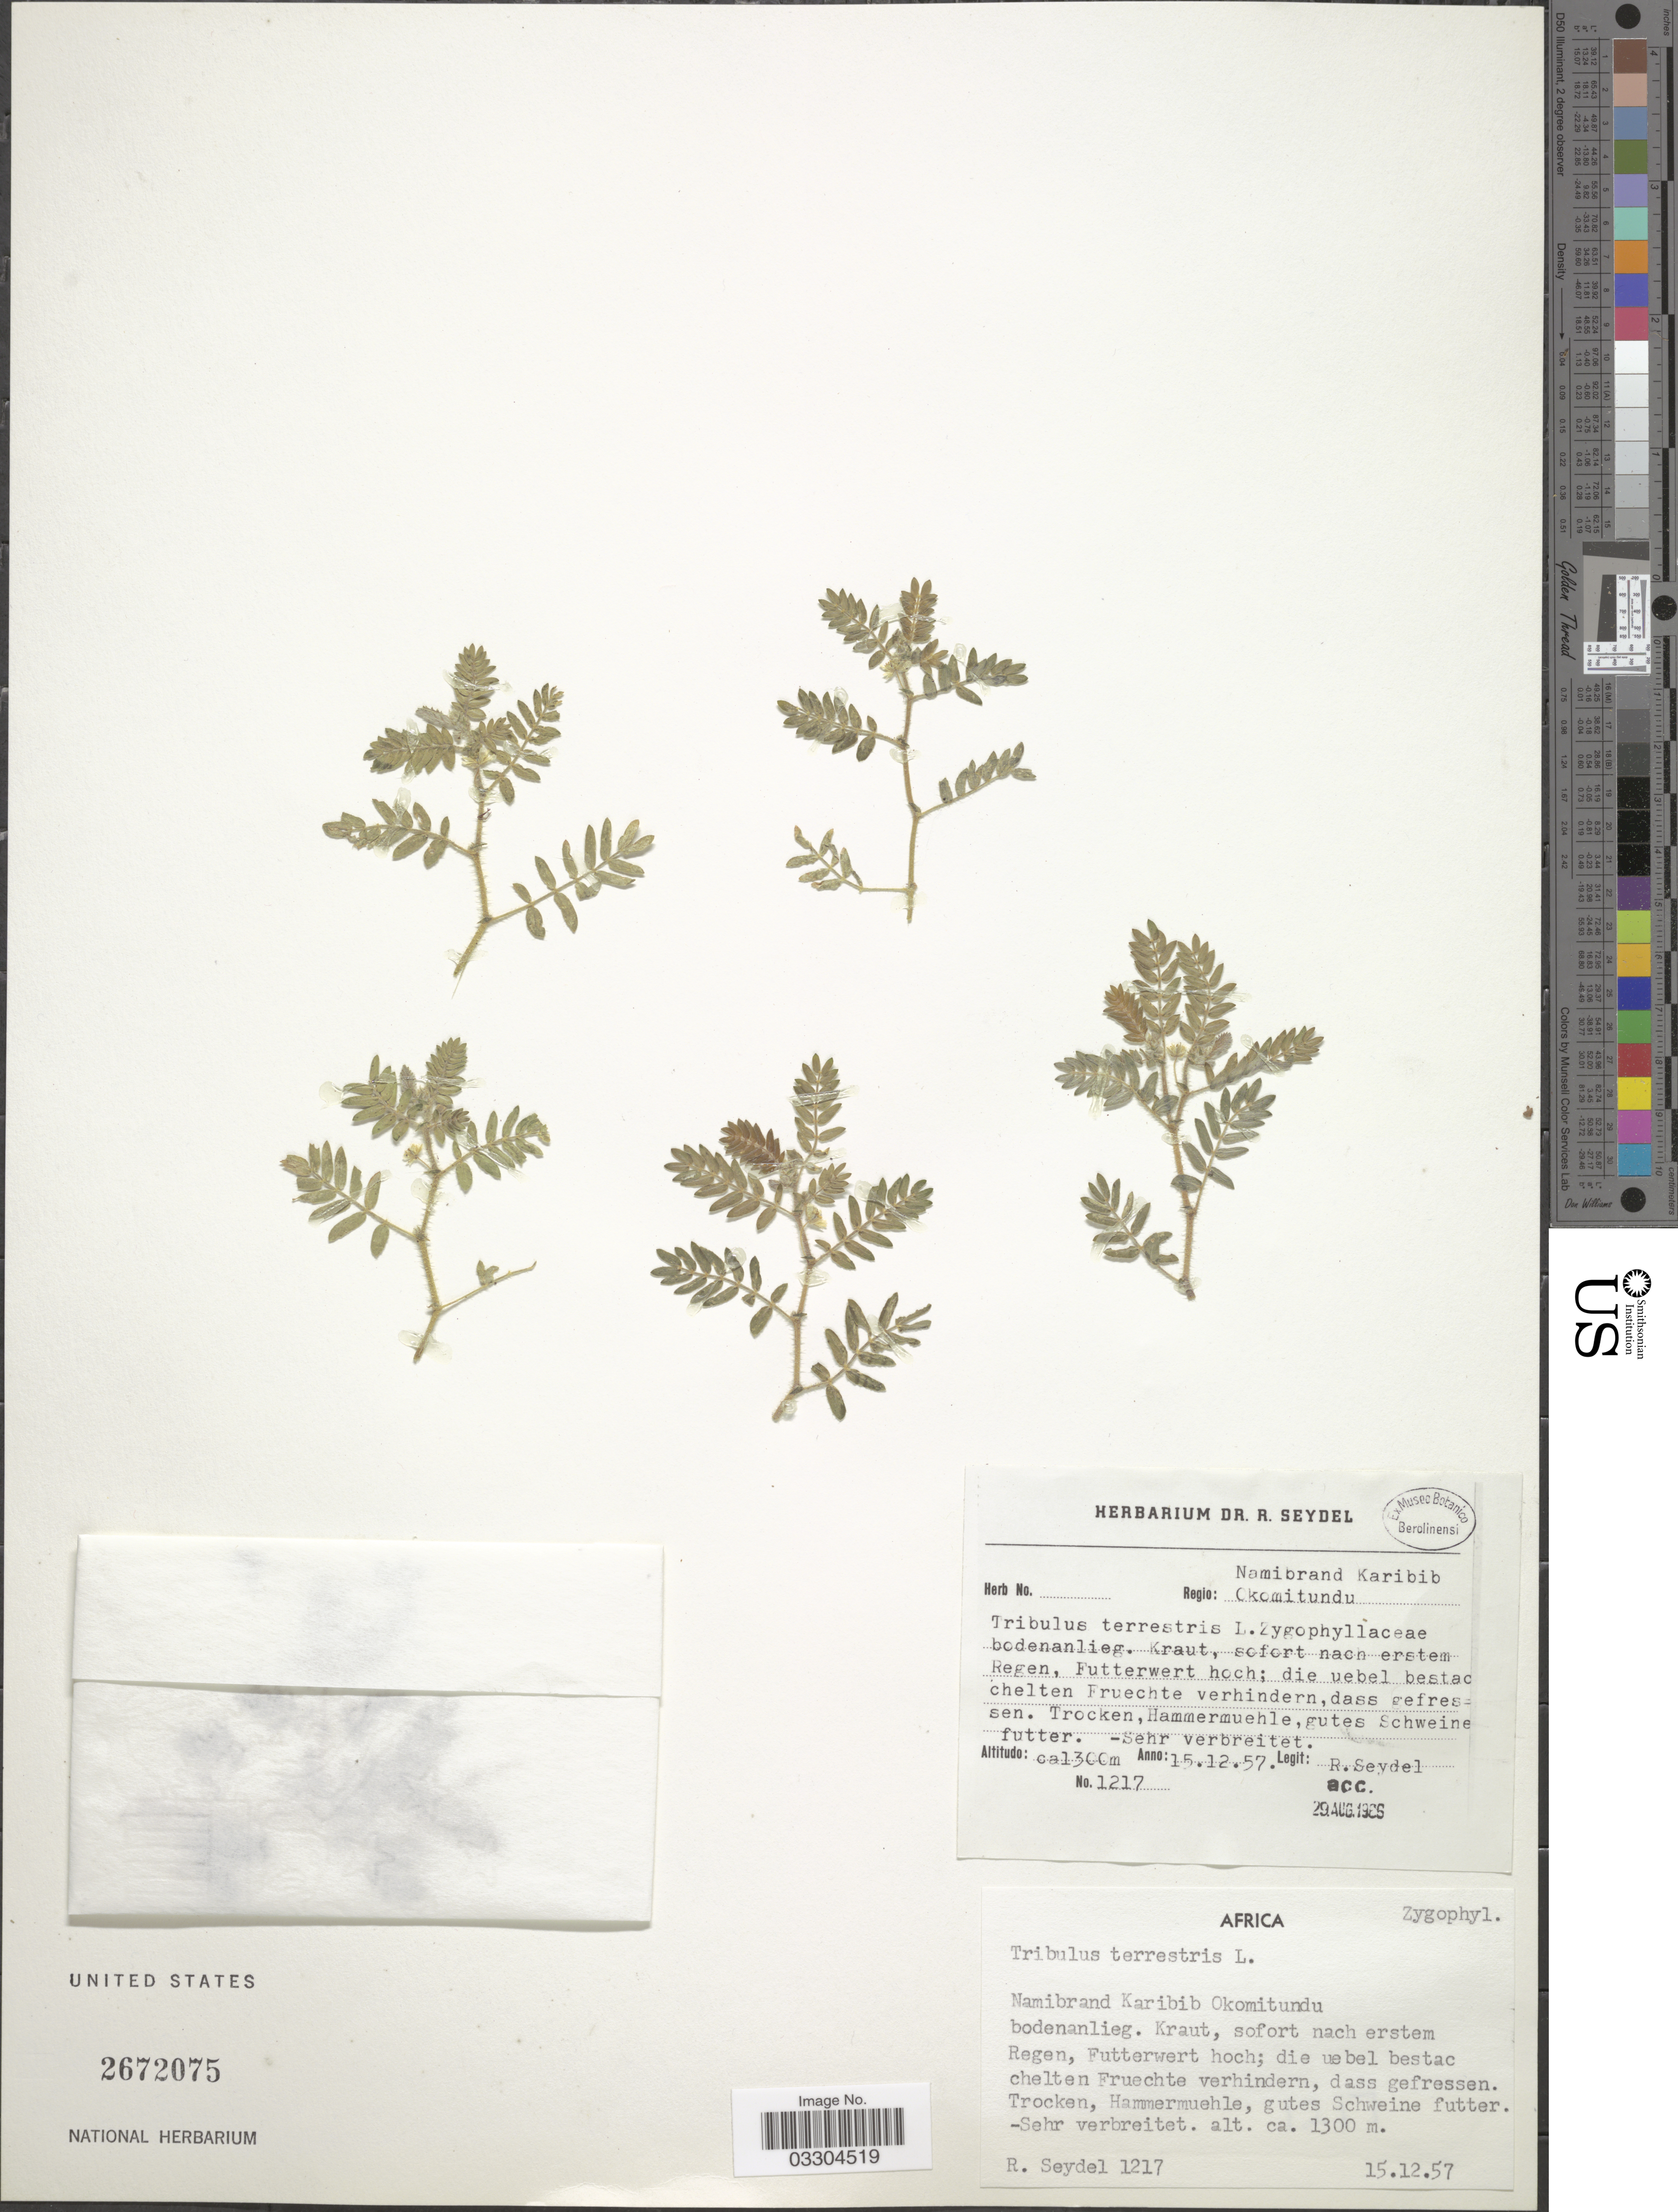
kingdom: Plantae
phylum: Tracheophyta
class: Magnoliopsida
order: Zygophyllales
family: Zygophyllaceae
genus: Tribulus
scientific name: Tribulus terrestris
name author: L.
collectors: R. Seydel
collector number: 1217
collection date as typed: Transcribed d/m/y: 15/12/57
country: Namibia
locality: Regio: Namibrand Karibib Okomitundu.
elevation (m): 1300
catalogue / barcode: US 2672075